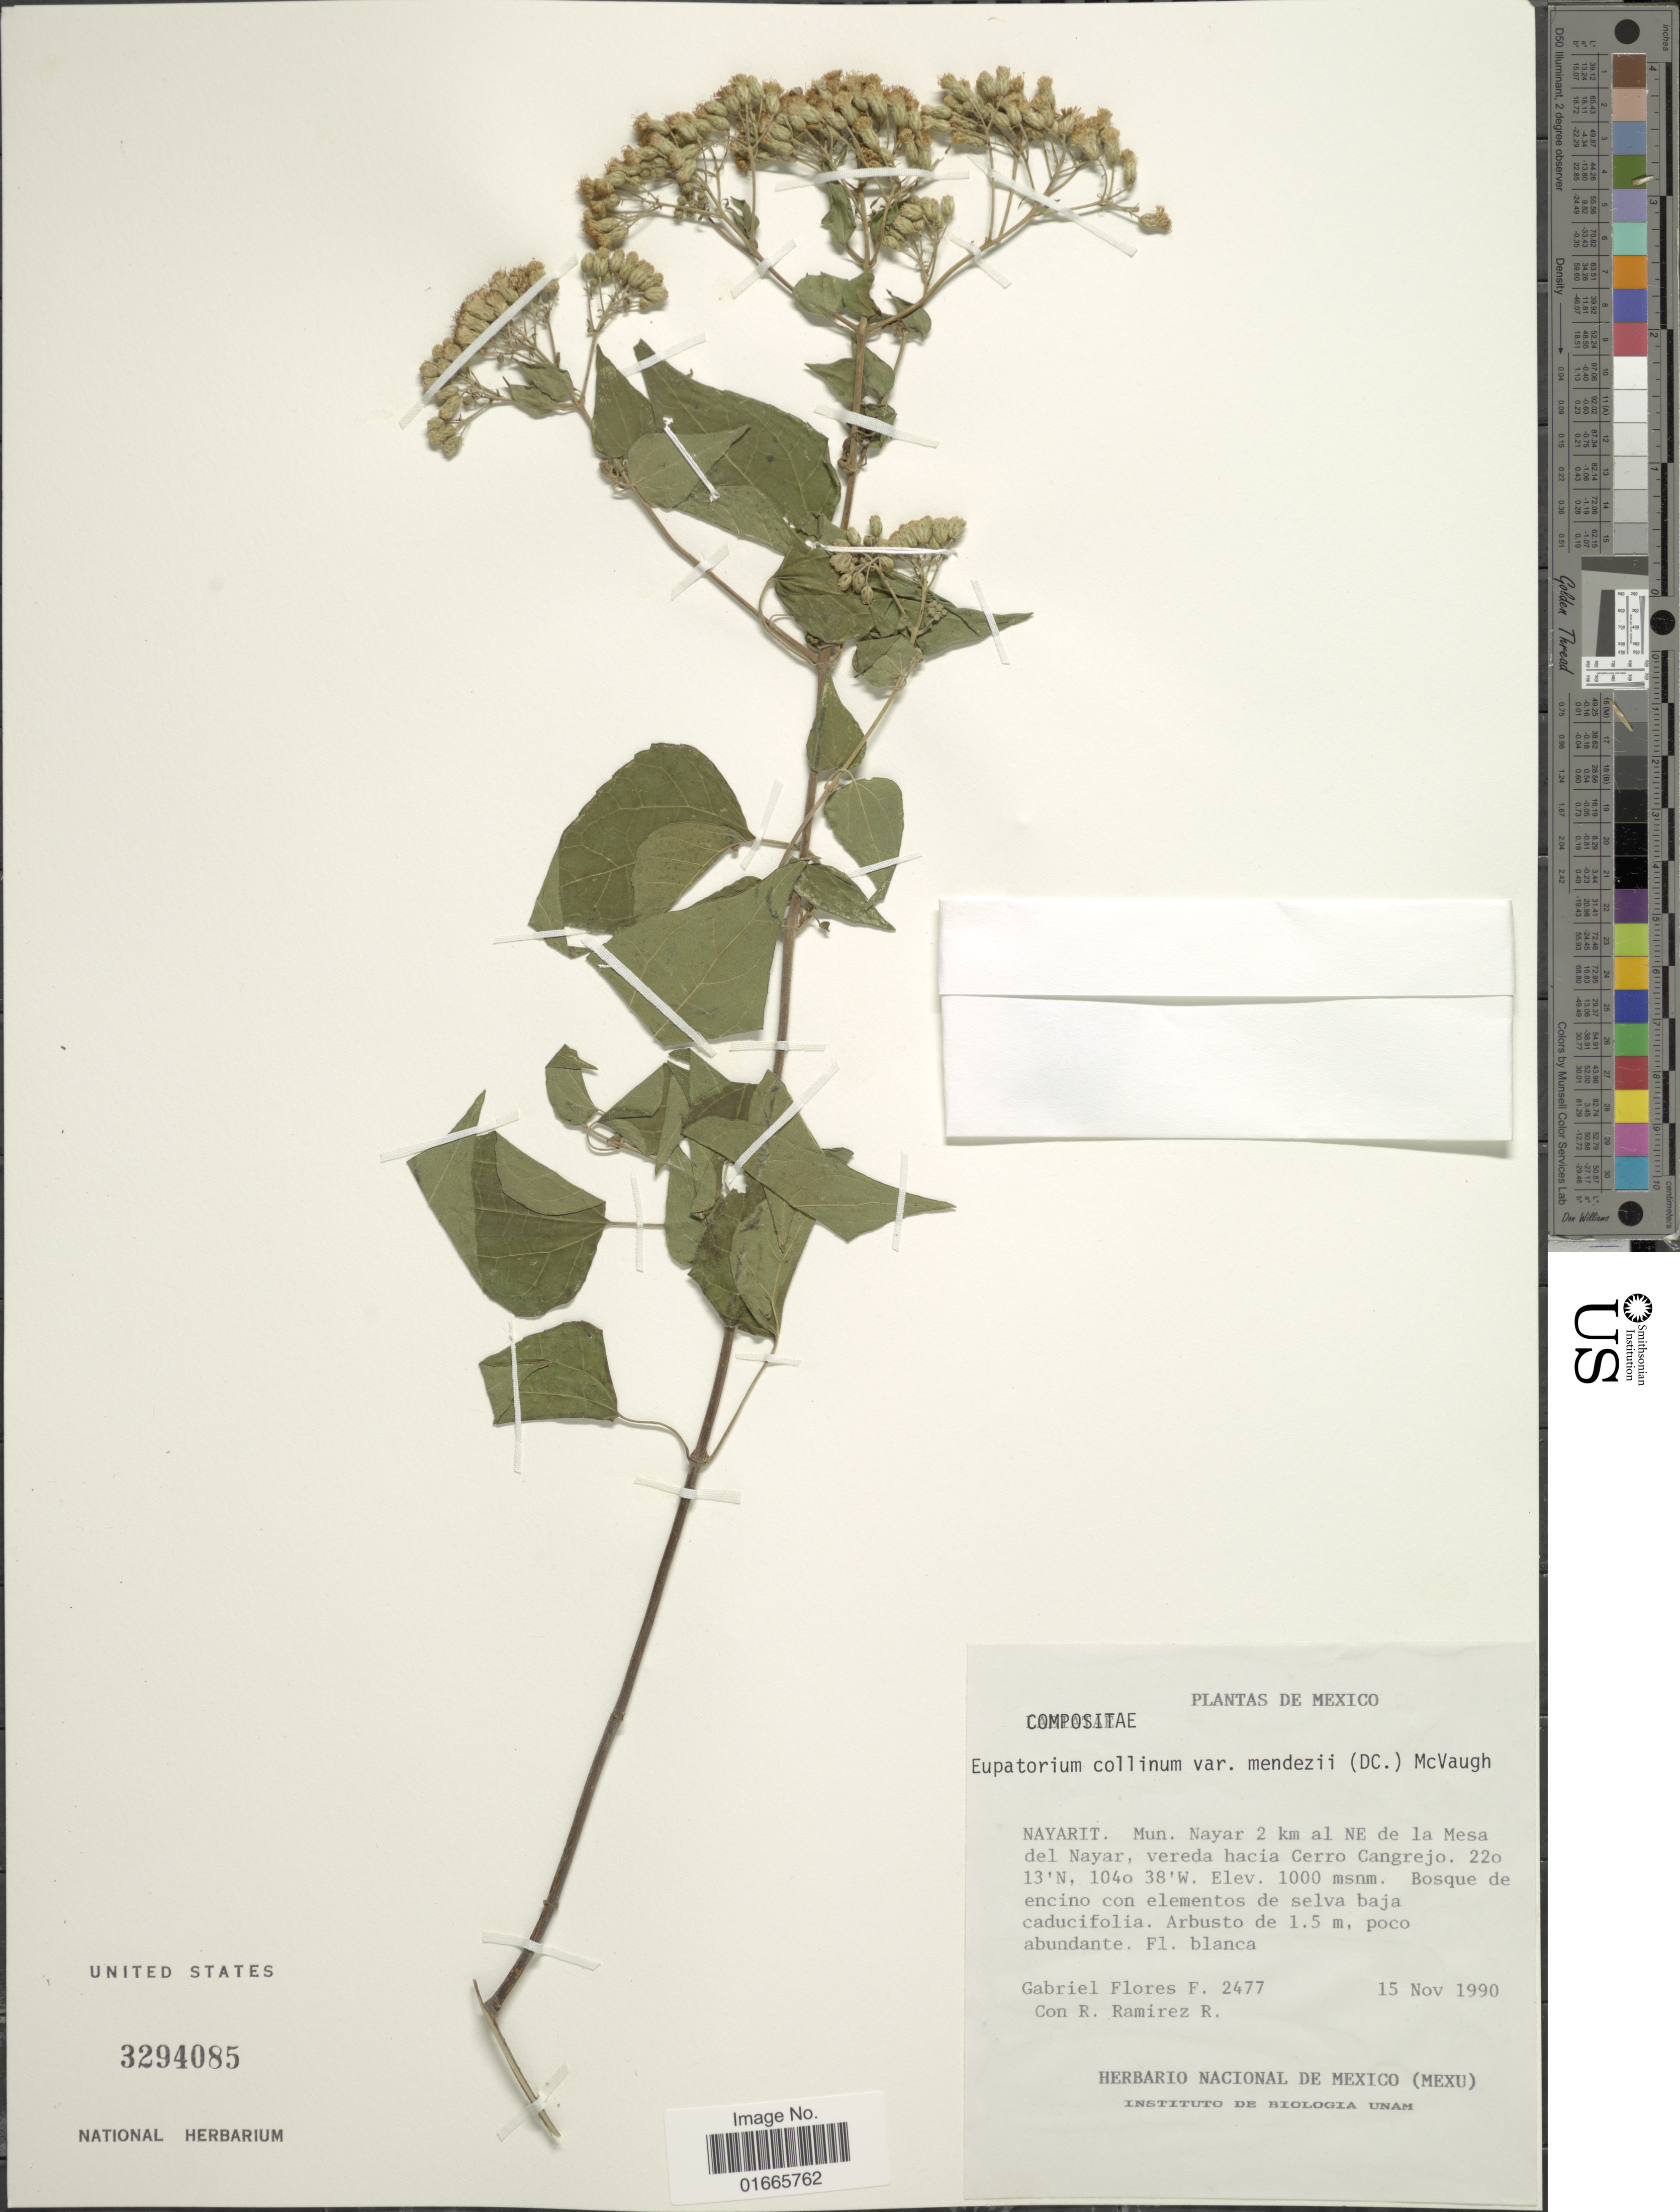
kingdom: Plantae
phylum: Tracheophyta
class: Magnoliopsida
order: Asterales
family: Asteraceae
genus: Chromolaena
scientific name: Chromolaena collina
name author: (DC.) R.M. King & H. Rob.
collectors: G. Flores F. & R. Ramirez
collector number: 2477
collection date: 1990-11-15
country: Mexico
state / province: Nayarit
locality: Mun. Nayar 2 km al NE de la Mesa del Nayar, vereda hacia Cerro Cangrejo.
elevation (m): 1000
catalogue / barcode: US 3294085